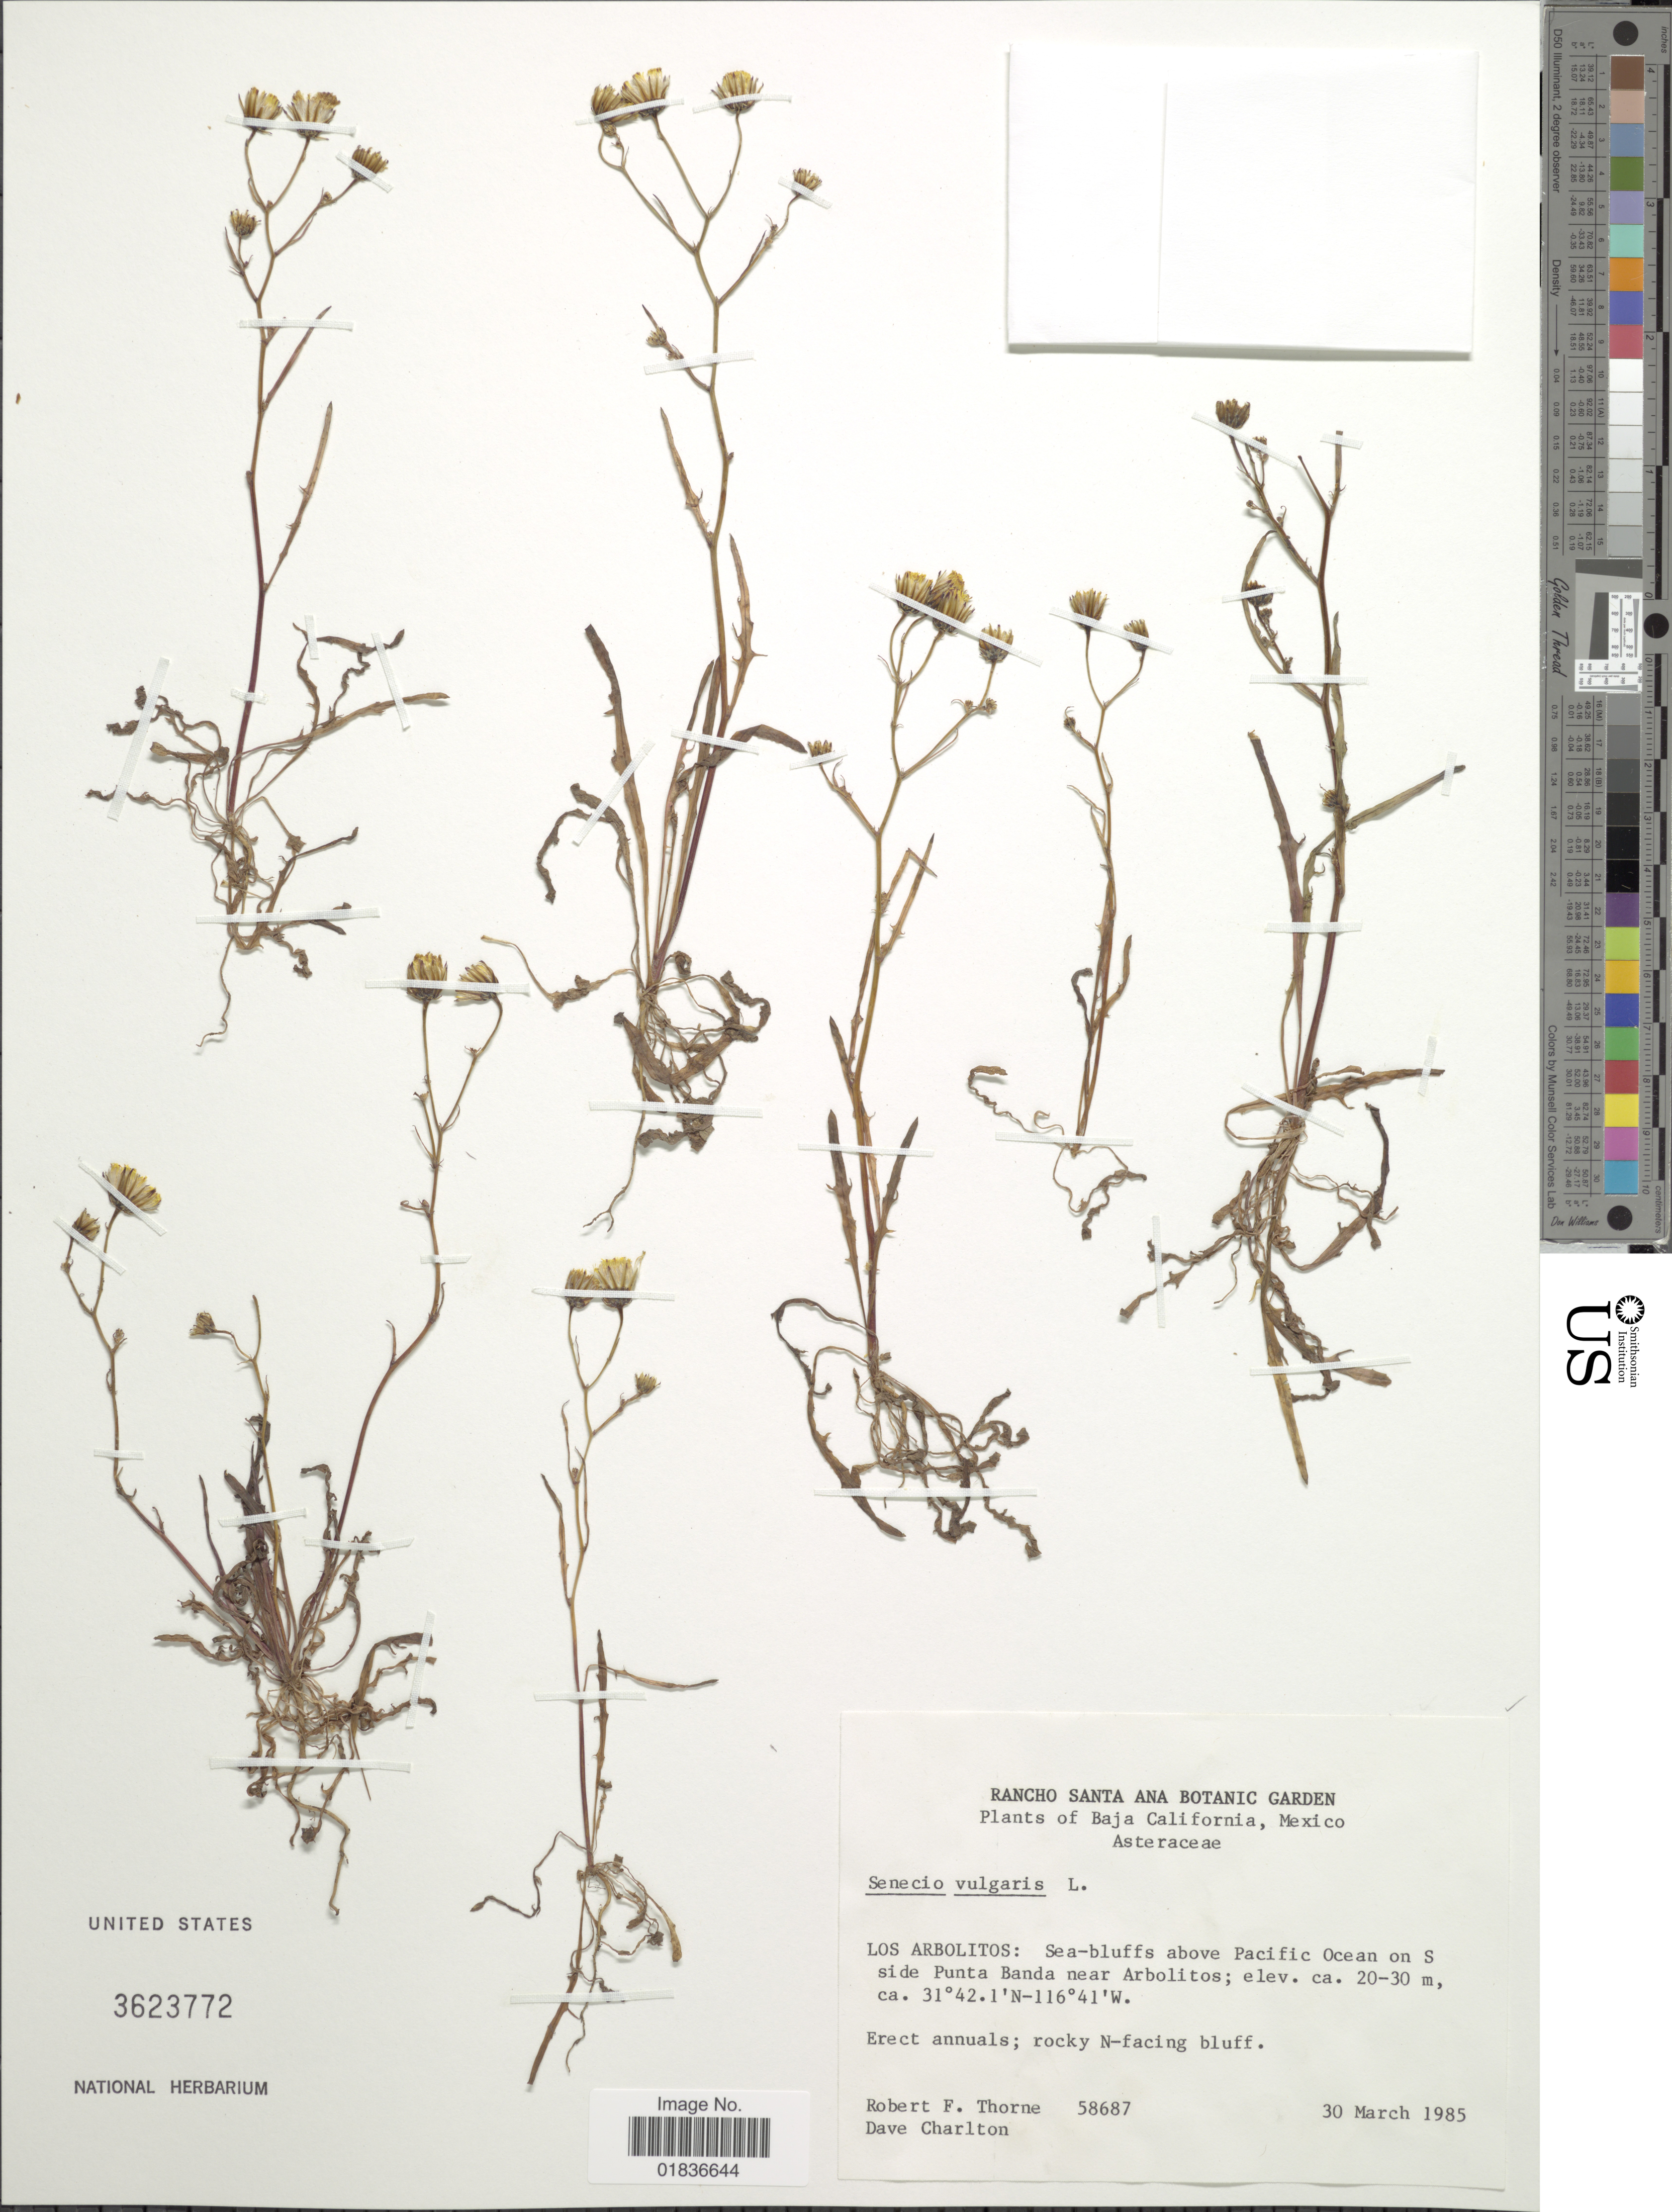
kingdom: Plantae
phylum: Tracheophyta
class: Magnoliopsida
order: Asterales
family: Asteraceae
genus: Senecio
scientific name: Senecio vulgaris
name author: L.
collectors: R. F. Thorne & D. Charlton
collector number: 58687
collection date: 1985-03-30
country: Mexico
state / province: Baja California Norte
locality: Baja California, Los Arbolitos: Sea-bluffs above Pacific Ocean on S side Punta Banda near Arbolitos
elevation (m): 20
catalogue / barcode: US 3623772